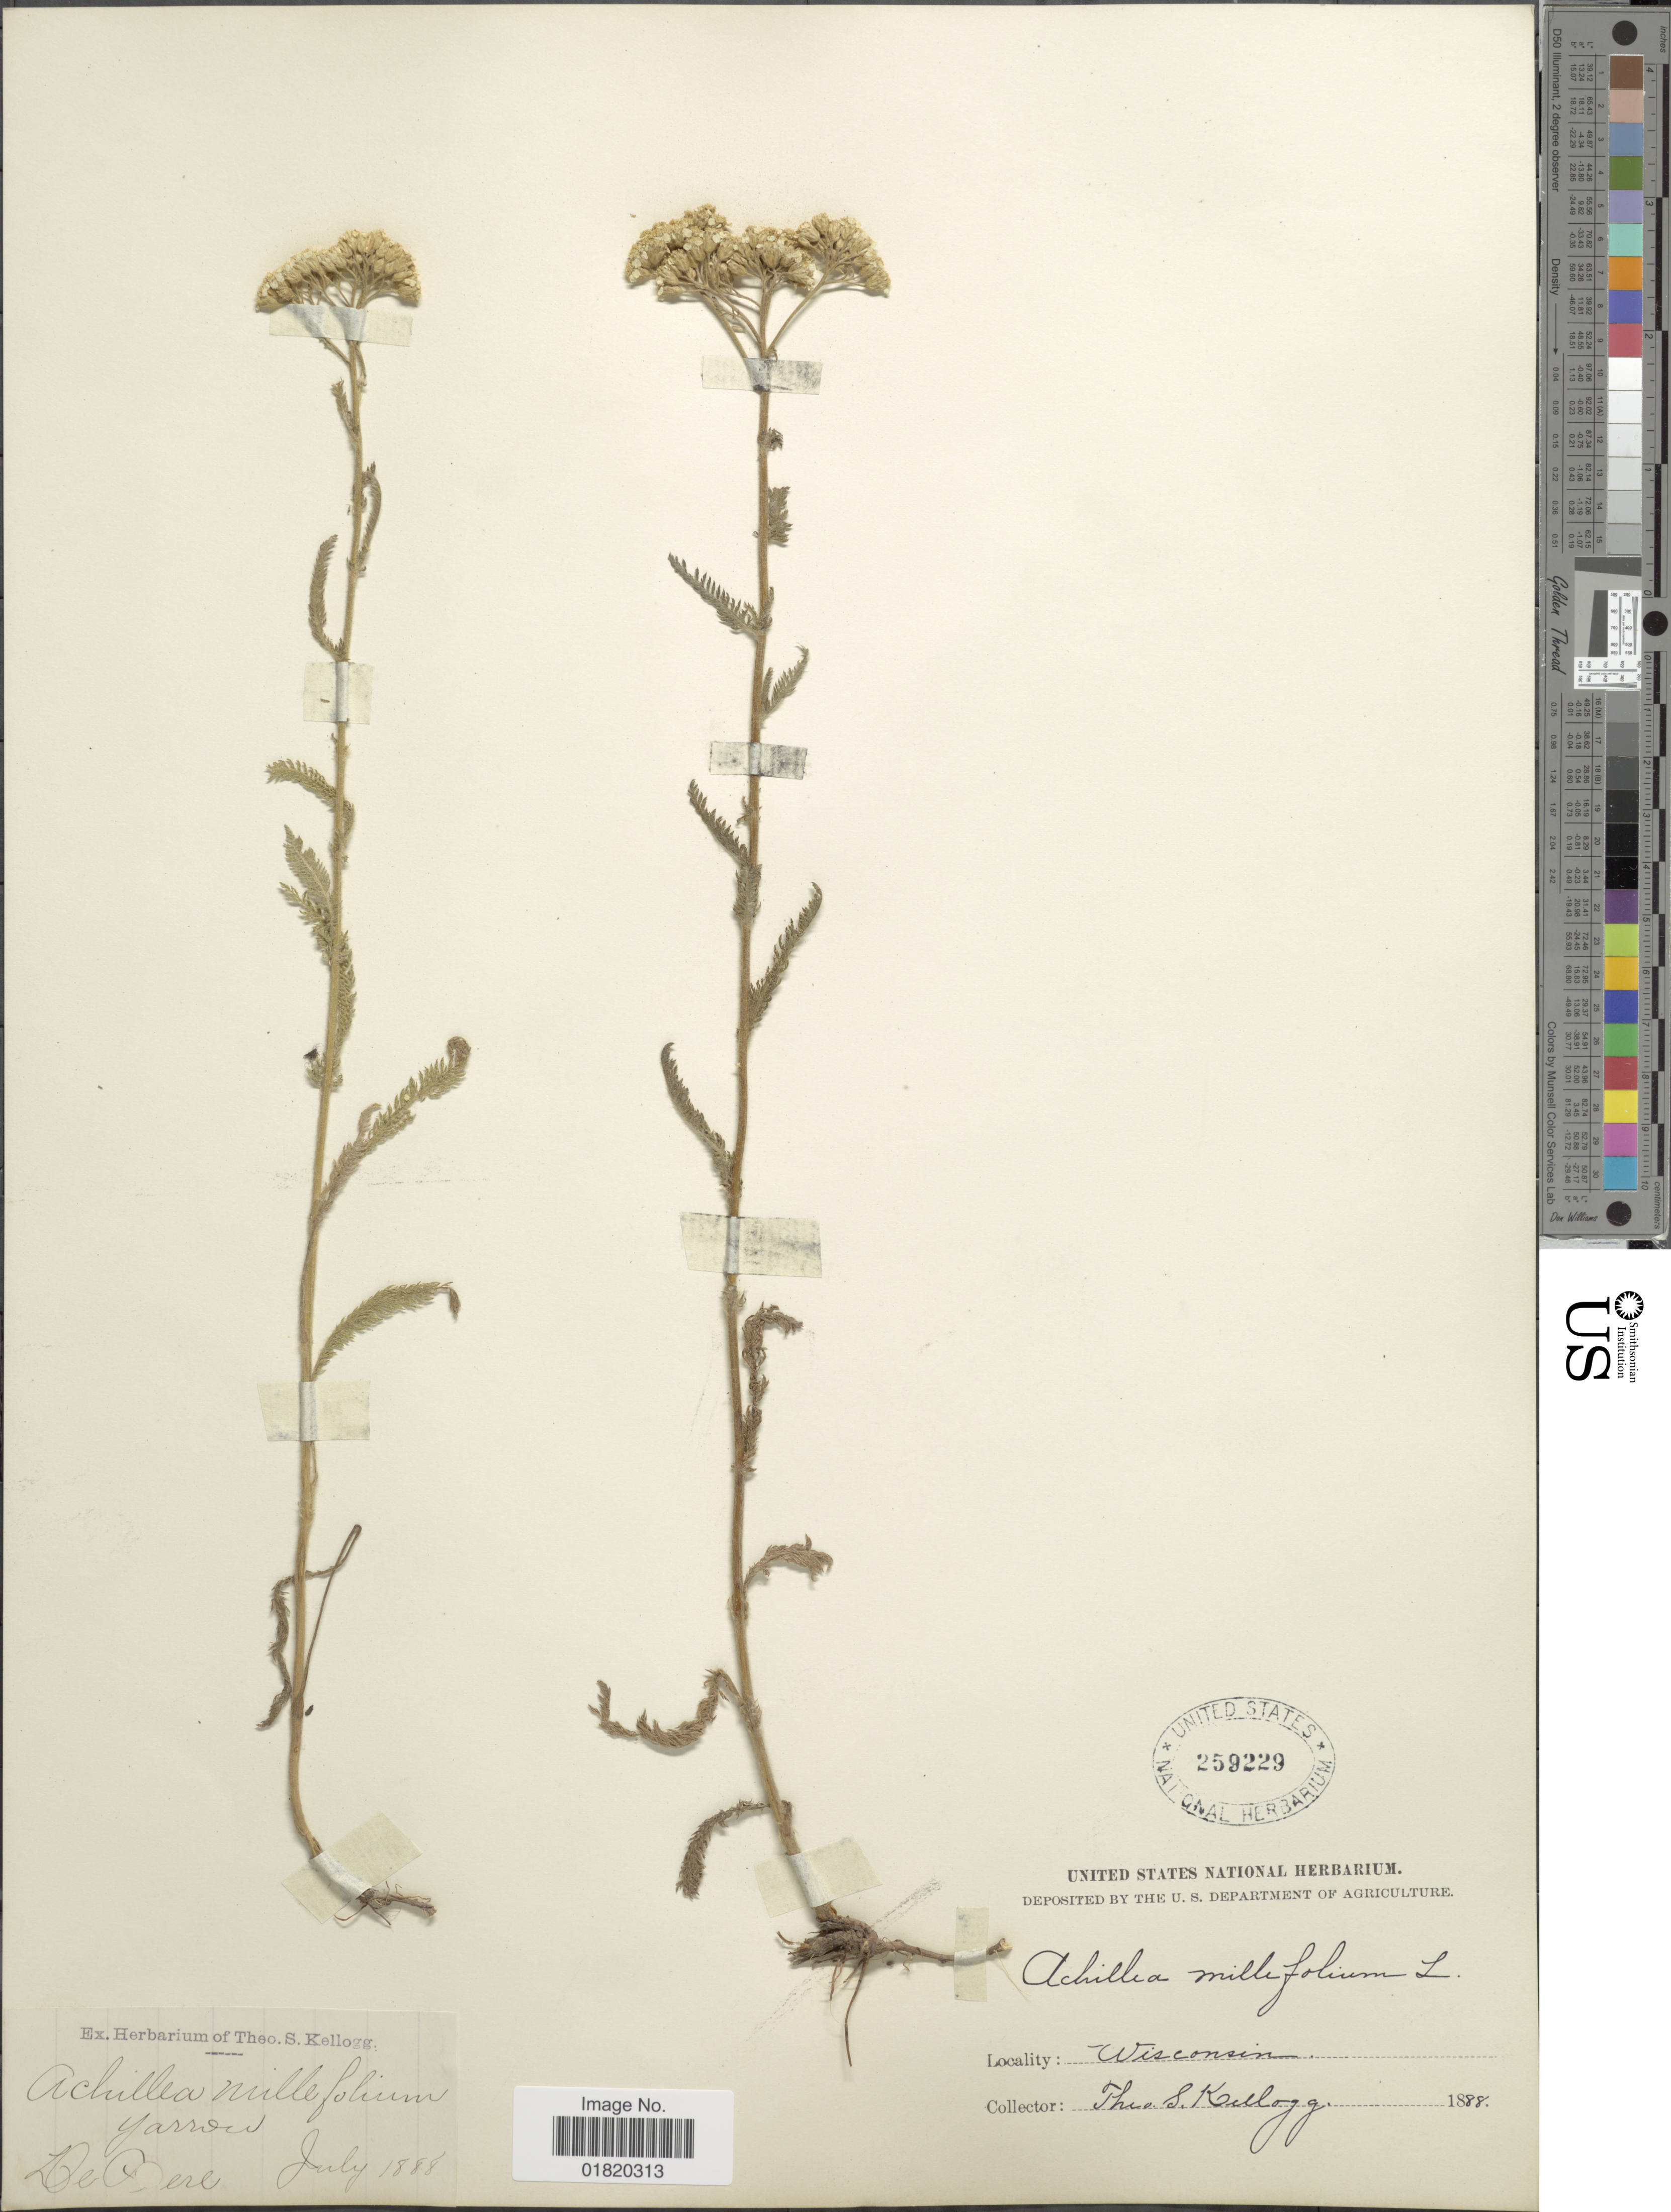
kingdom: Plantae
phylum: Tracheophyta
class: Magnoliopsida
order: Asterales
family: Asteraceae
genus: Achillea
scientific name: Achillea occidentalis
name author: (DC.) Raf. ex Rydb.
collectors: T. S. Kellogg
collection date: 1888-07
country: United States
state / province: Wisconsin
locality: De Pere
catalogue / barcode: US 259229